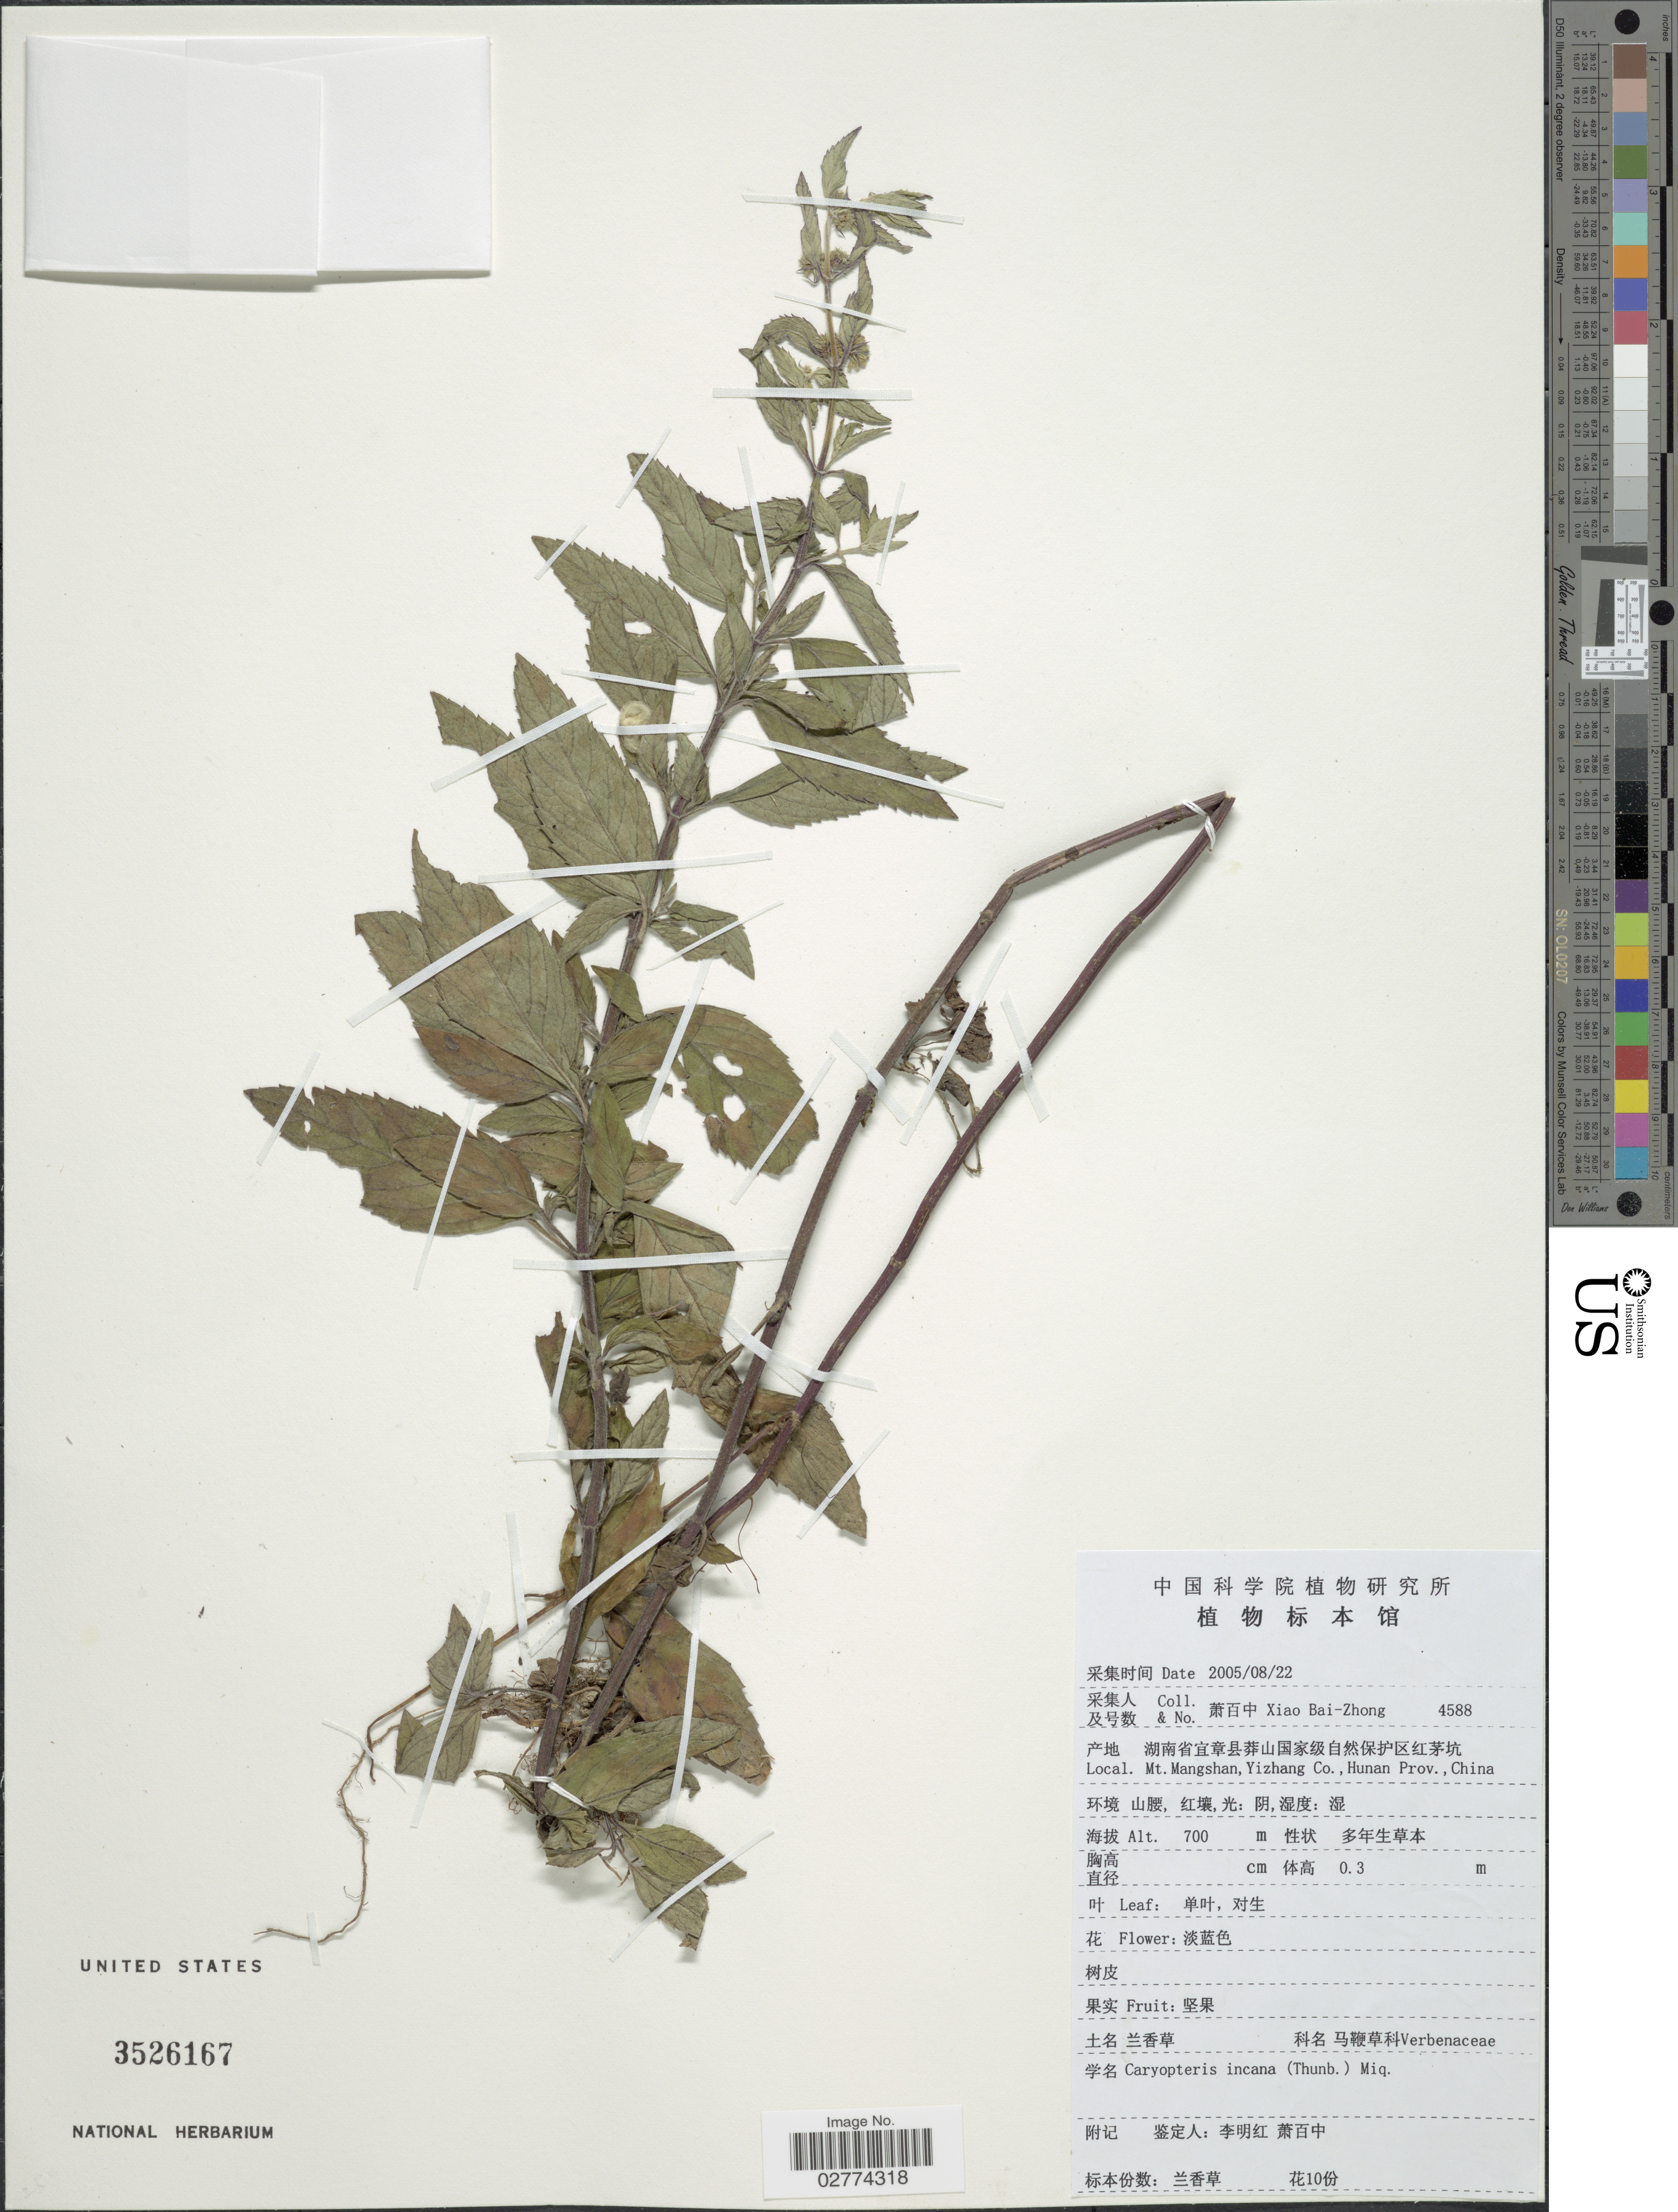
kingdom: Plantae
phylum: Tracheophyta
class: Magnoliopsida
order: Lamiales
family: Lamiaceae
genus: Caryopteris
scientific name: Caryopteris incana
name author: (Thunb. ex Houtt.) Miq.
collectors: B. Z. Xiao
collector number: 4588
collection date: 2005-08-22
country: China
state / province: Hunan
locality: Mt. Mangshan, Yizhang Co.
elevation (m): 700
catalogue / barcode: US 3526167